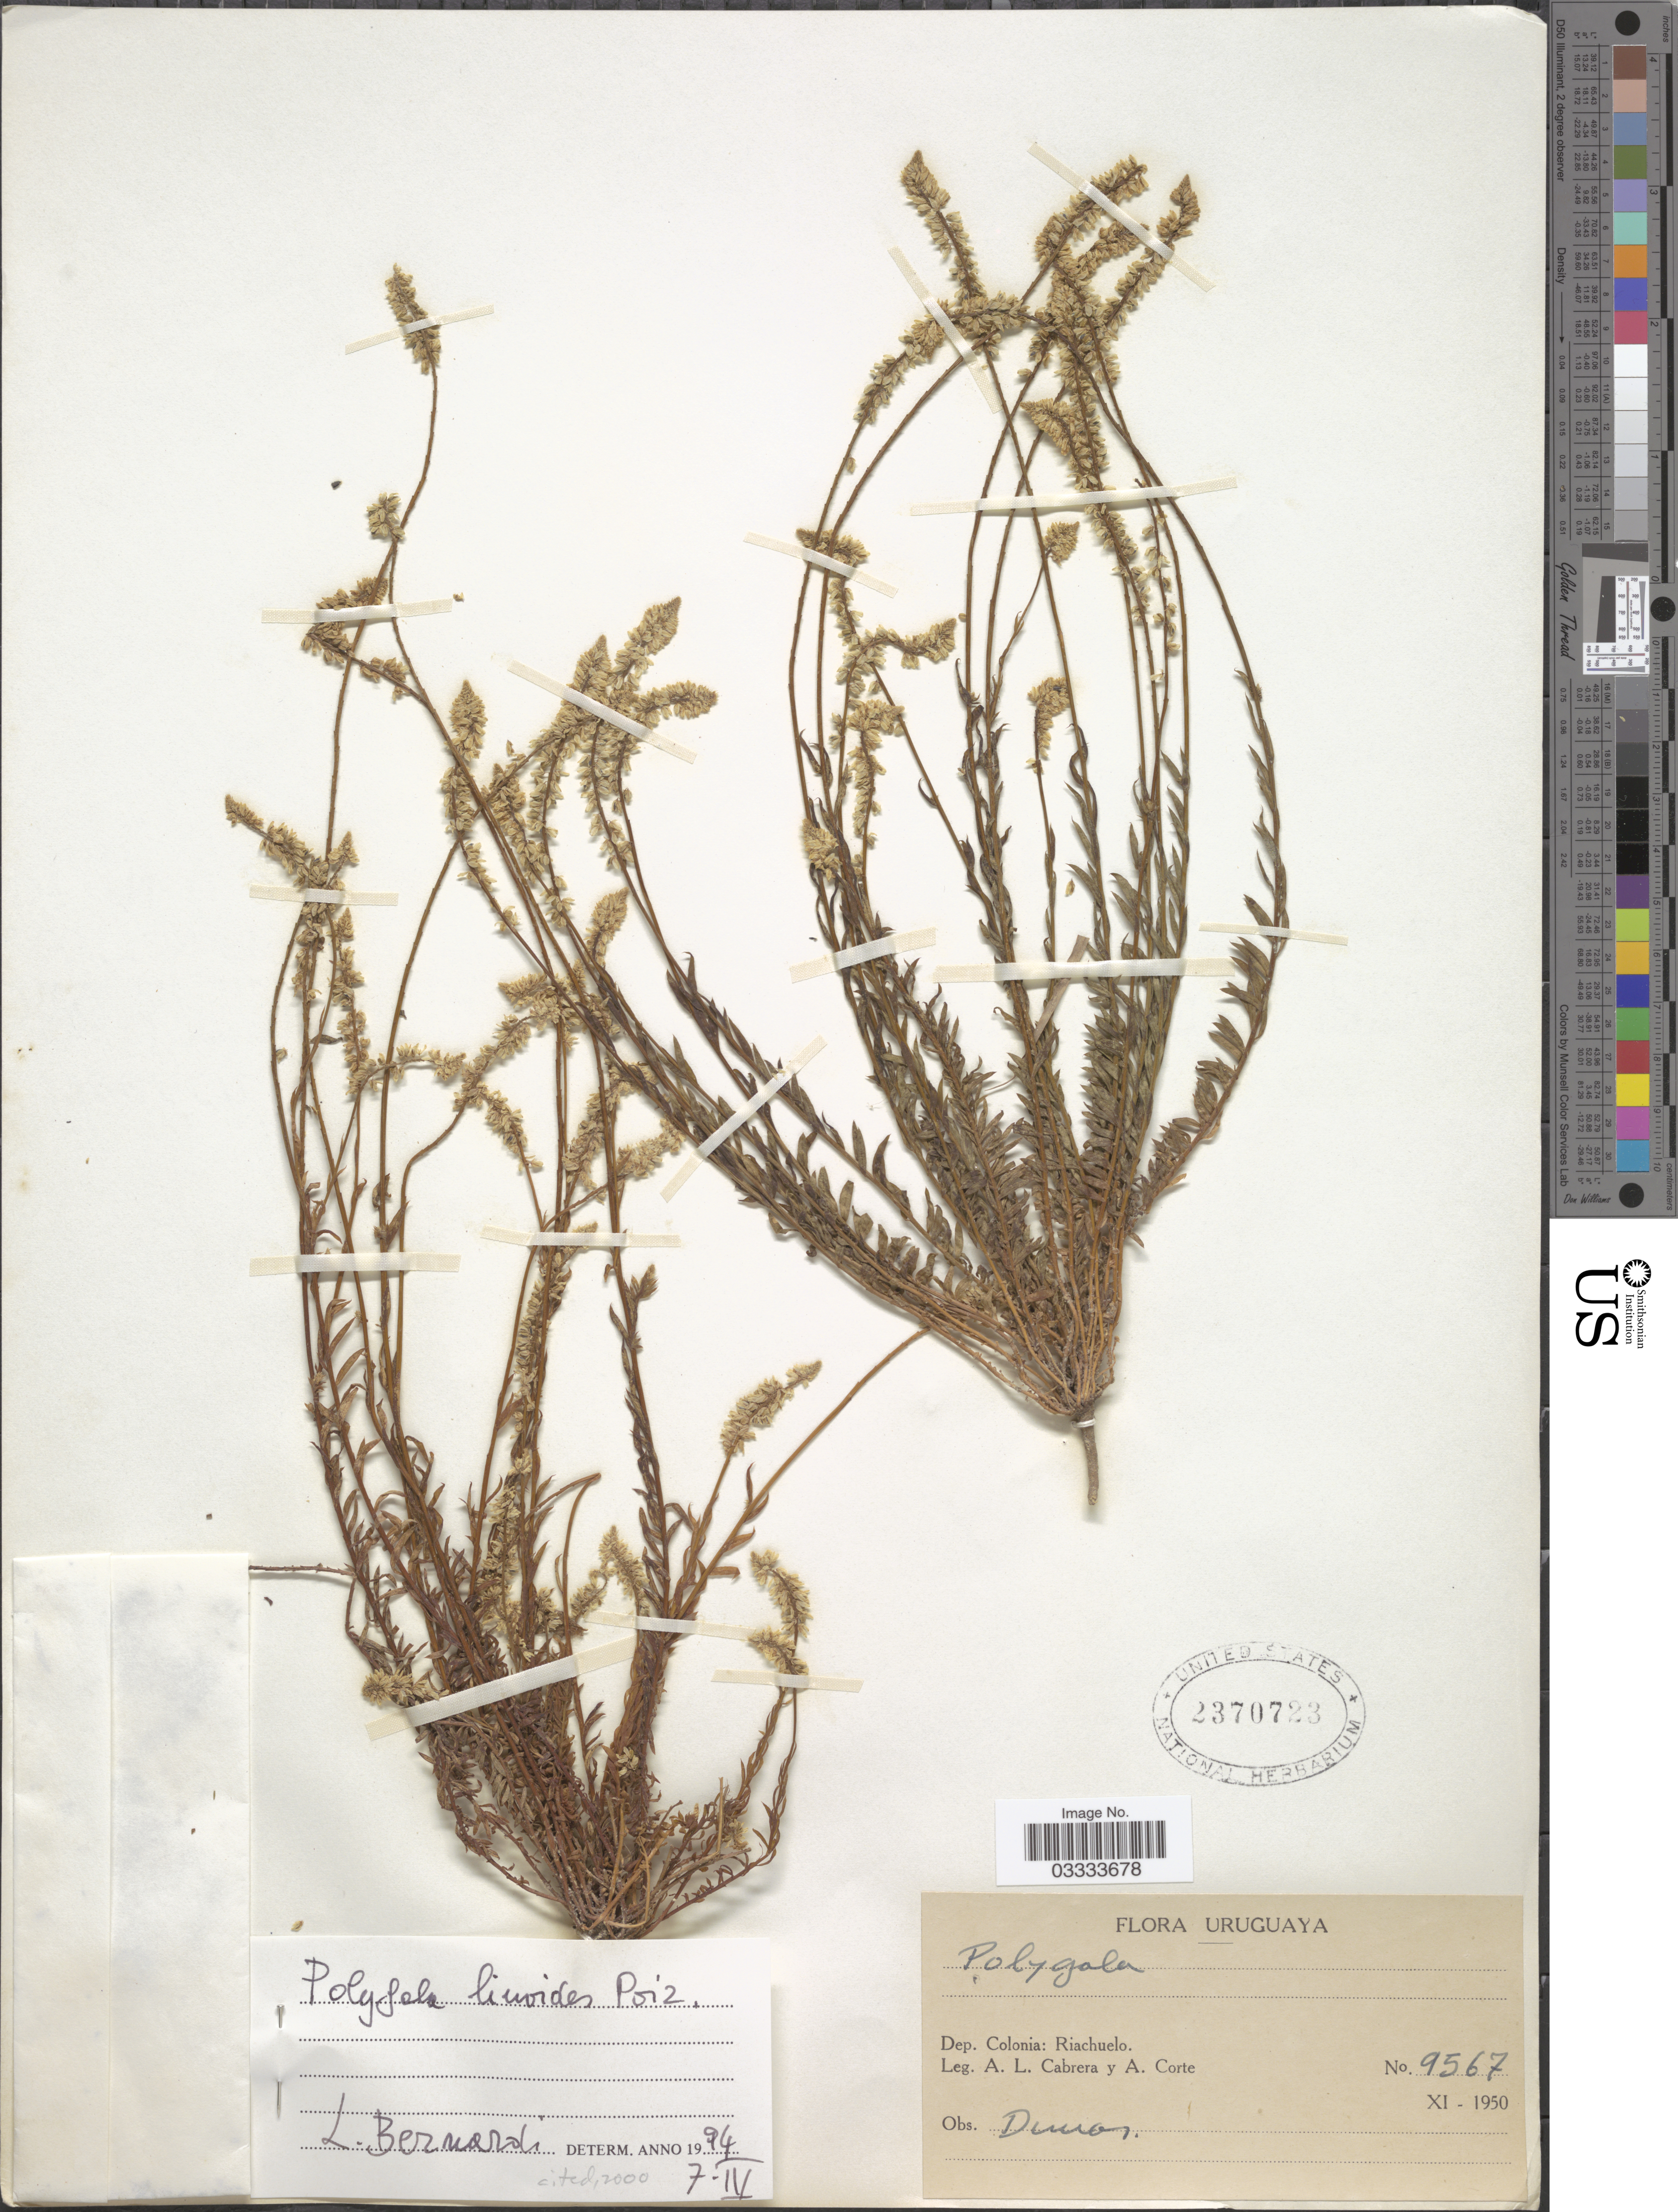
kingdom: Plantae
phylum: Tracheophyta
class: Magnoliopsida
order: Fabales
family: Polygalaceae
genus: Polygala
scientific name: Polygala linoides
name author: Poir.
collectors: A. L. Cabrera & A. Corte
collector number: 9567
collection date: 1950-11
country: Uruguay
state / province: Colonia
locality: Dep. Colonia: Riachuelo.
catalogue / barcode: US 2370723